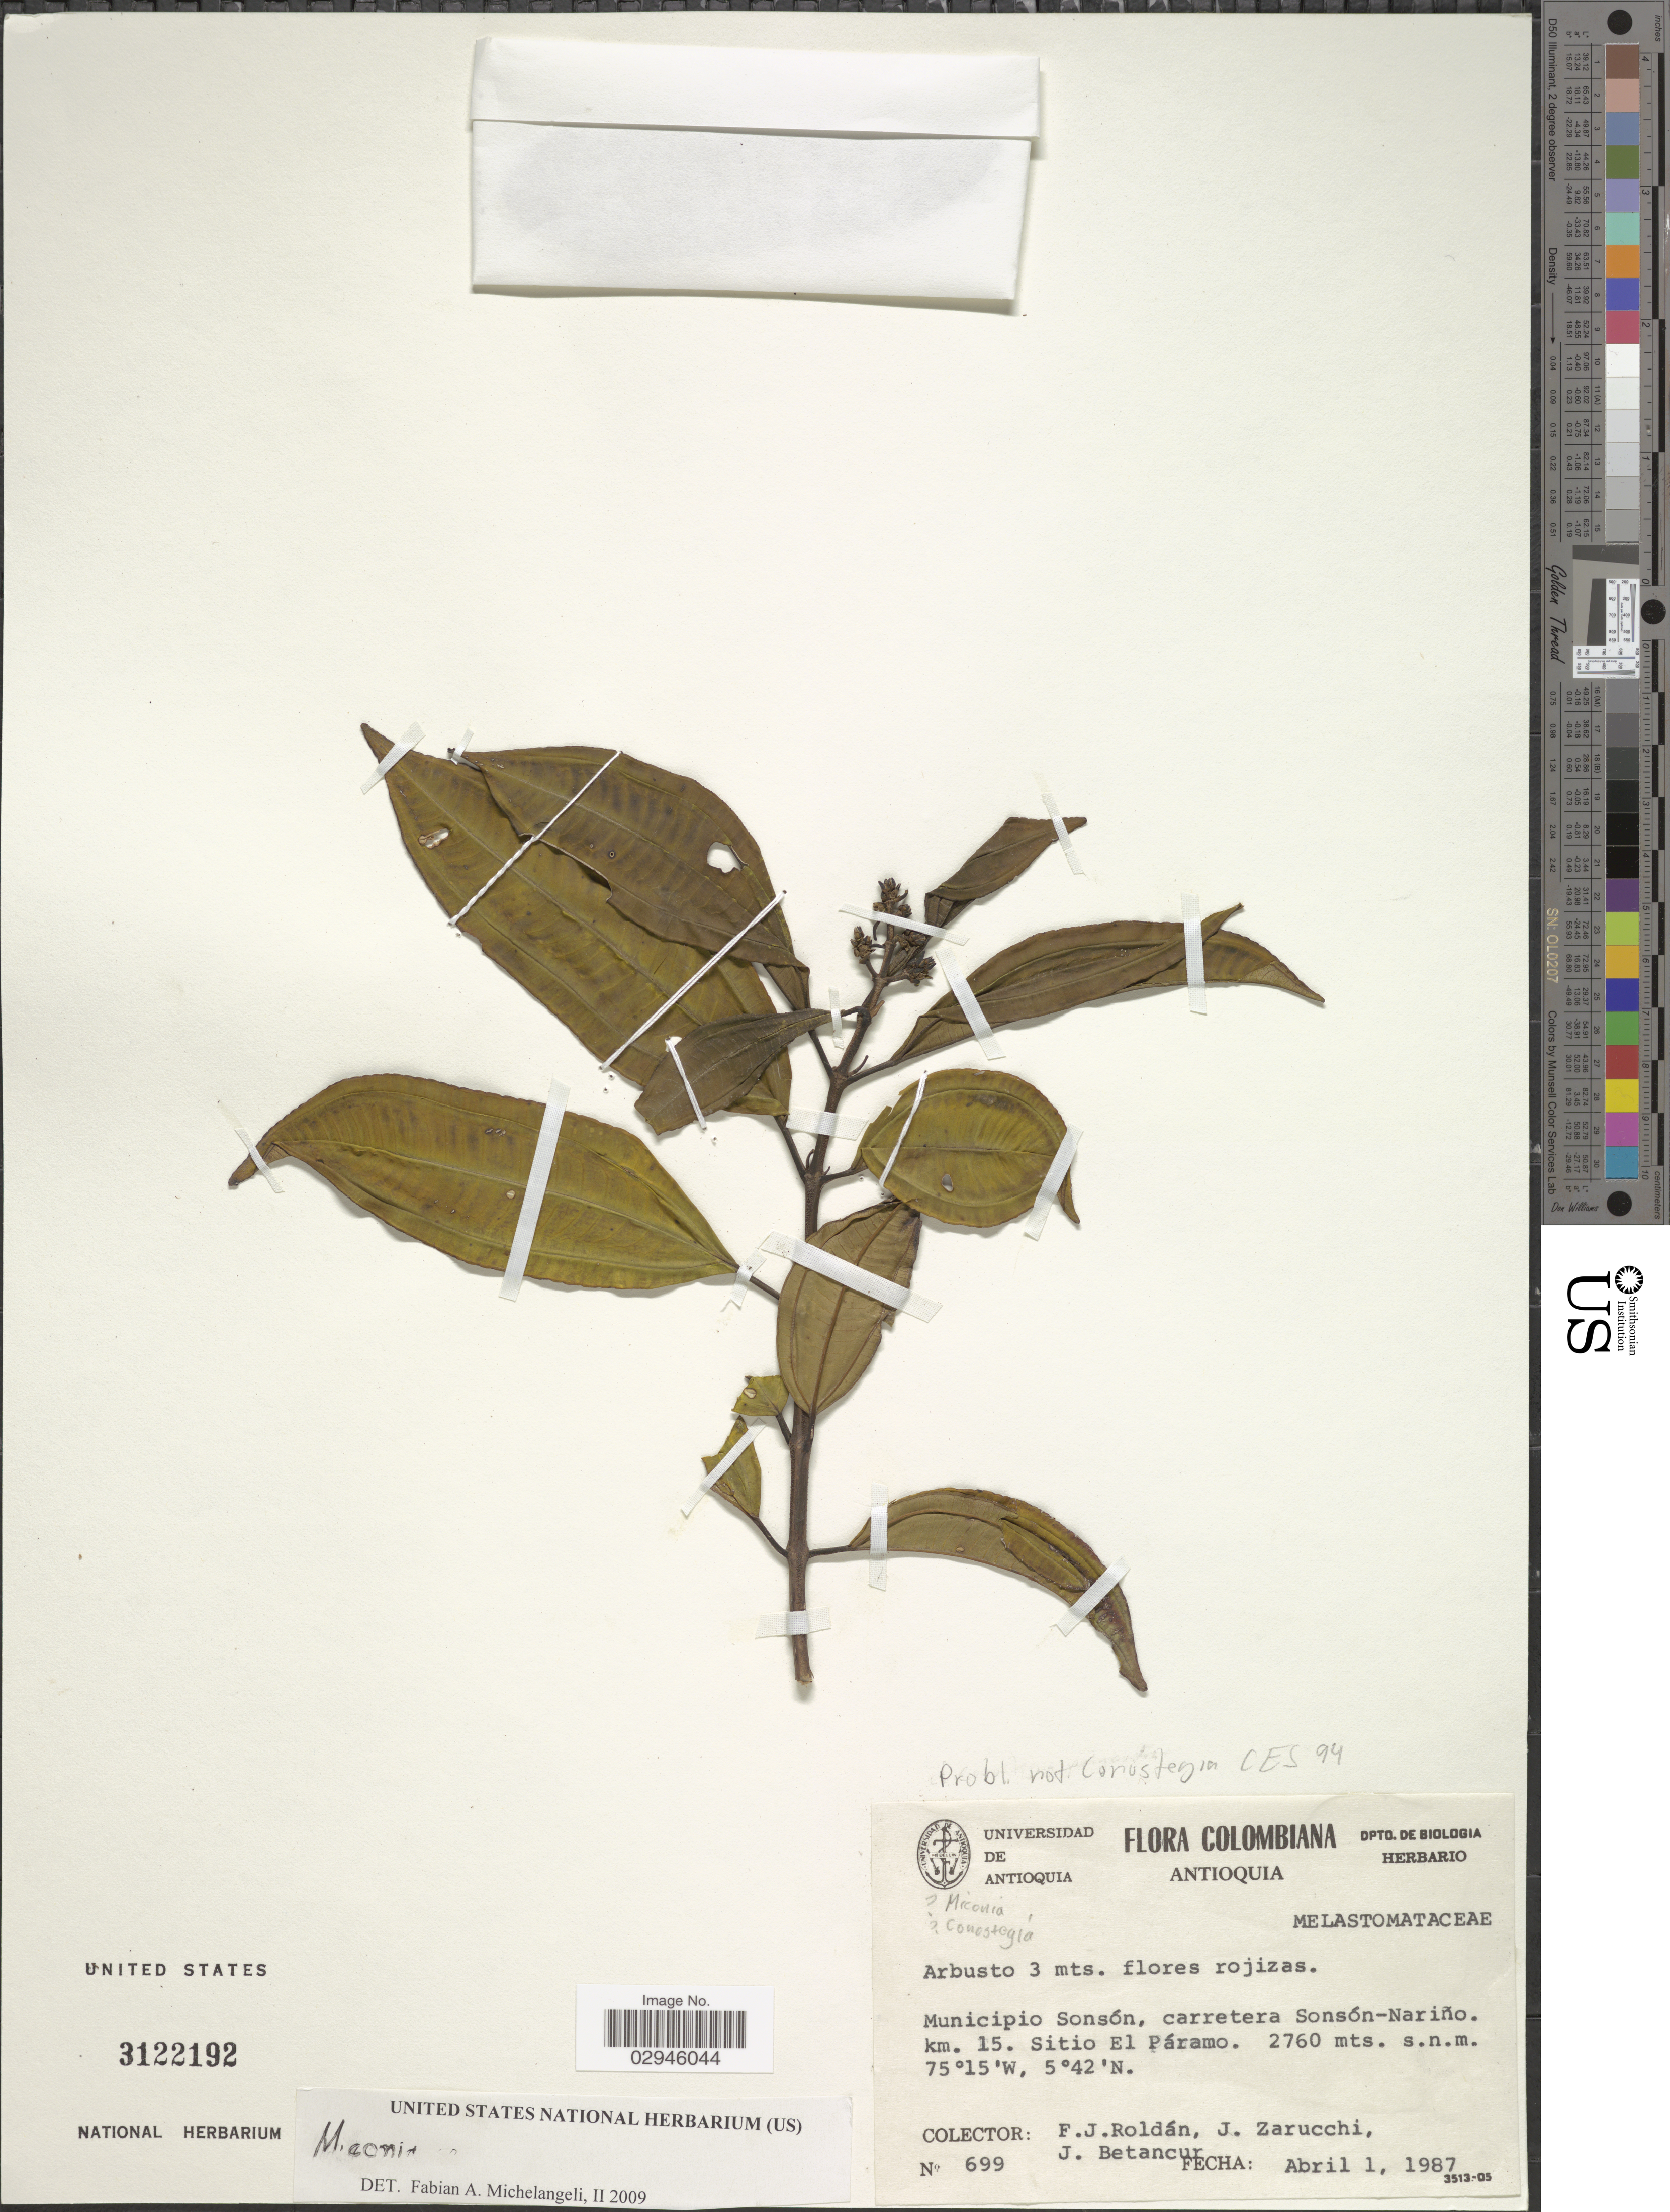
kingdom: Plantae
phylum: Tracheophyta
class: Magnoliopsida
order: Myrtales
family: Melastomataceae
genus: Miconia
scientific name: Miconia sp.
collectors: F. J. Roldán, J. L. Zarucchi & J. Betancur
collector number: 699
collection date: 1987-04-01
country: Colombia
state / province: Antioquia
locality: Municipio Sonsón, carretera Sonsón-Nariño. km. 15. Sitio El Páramo.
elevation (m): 2760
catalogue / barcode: US 3122192